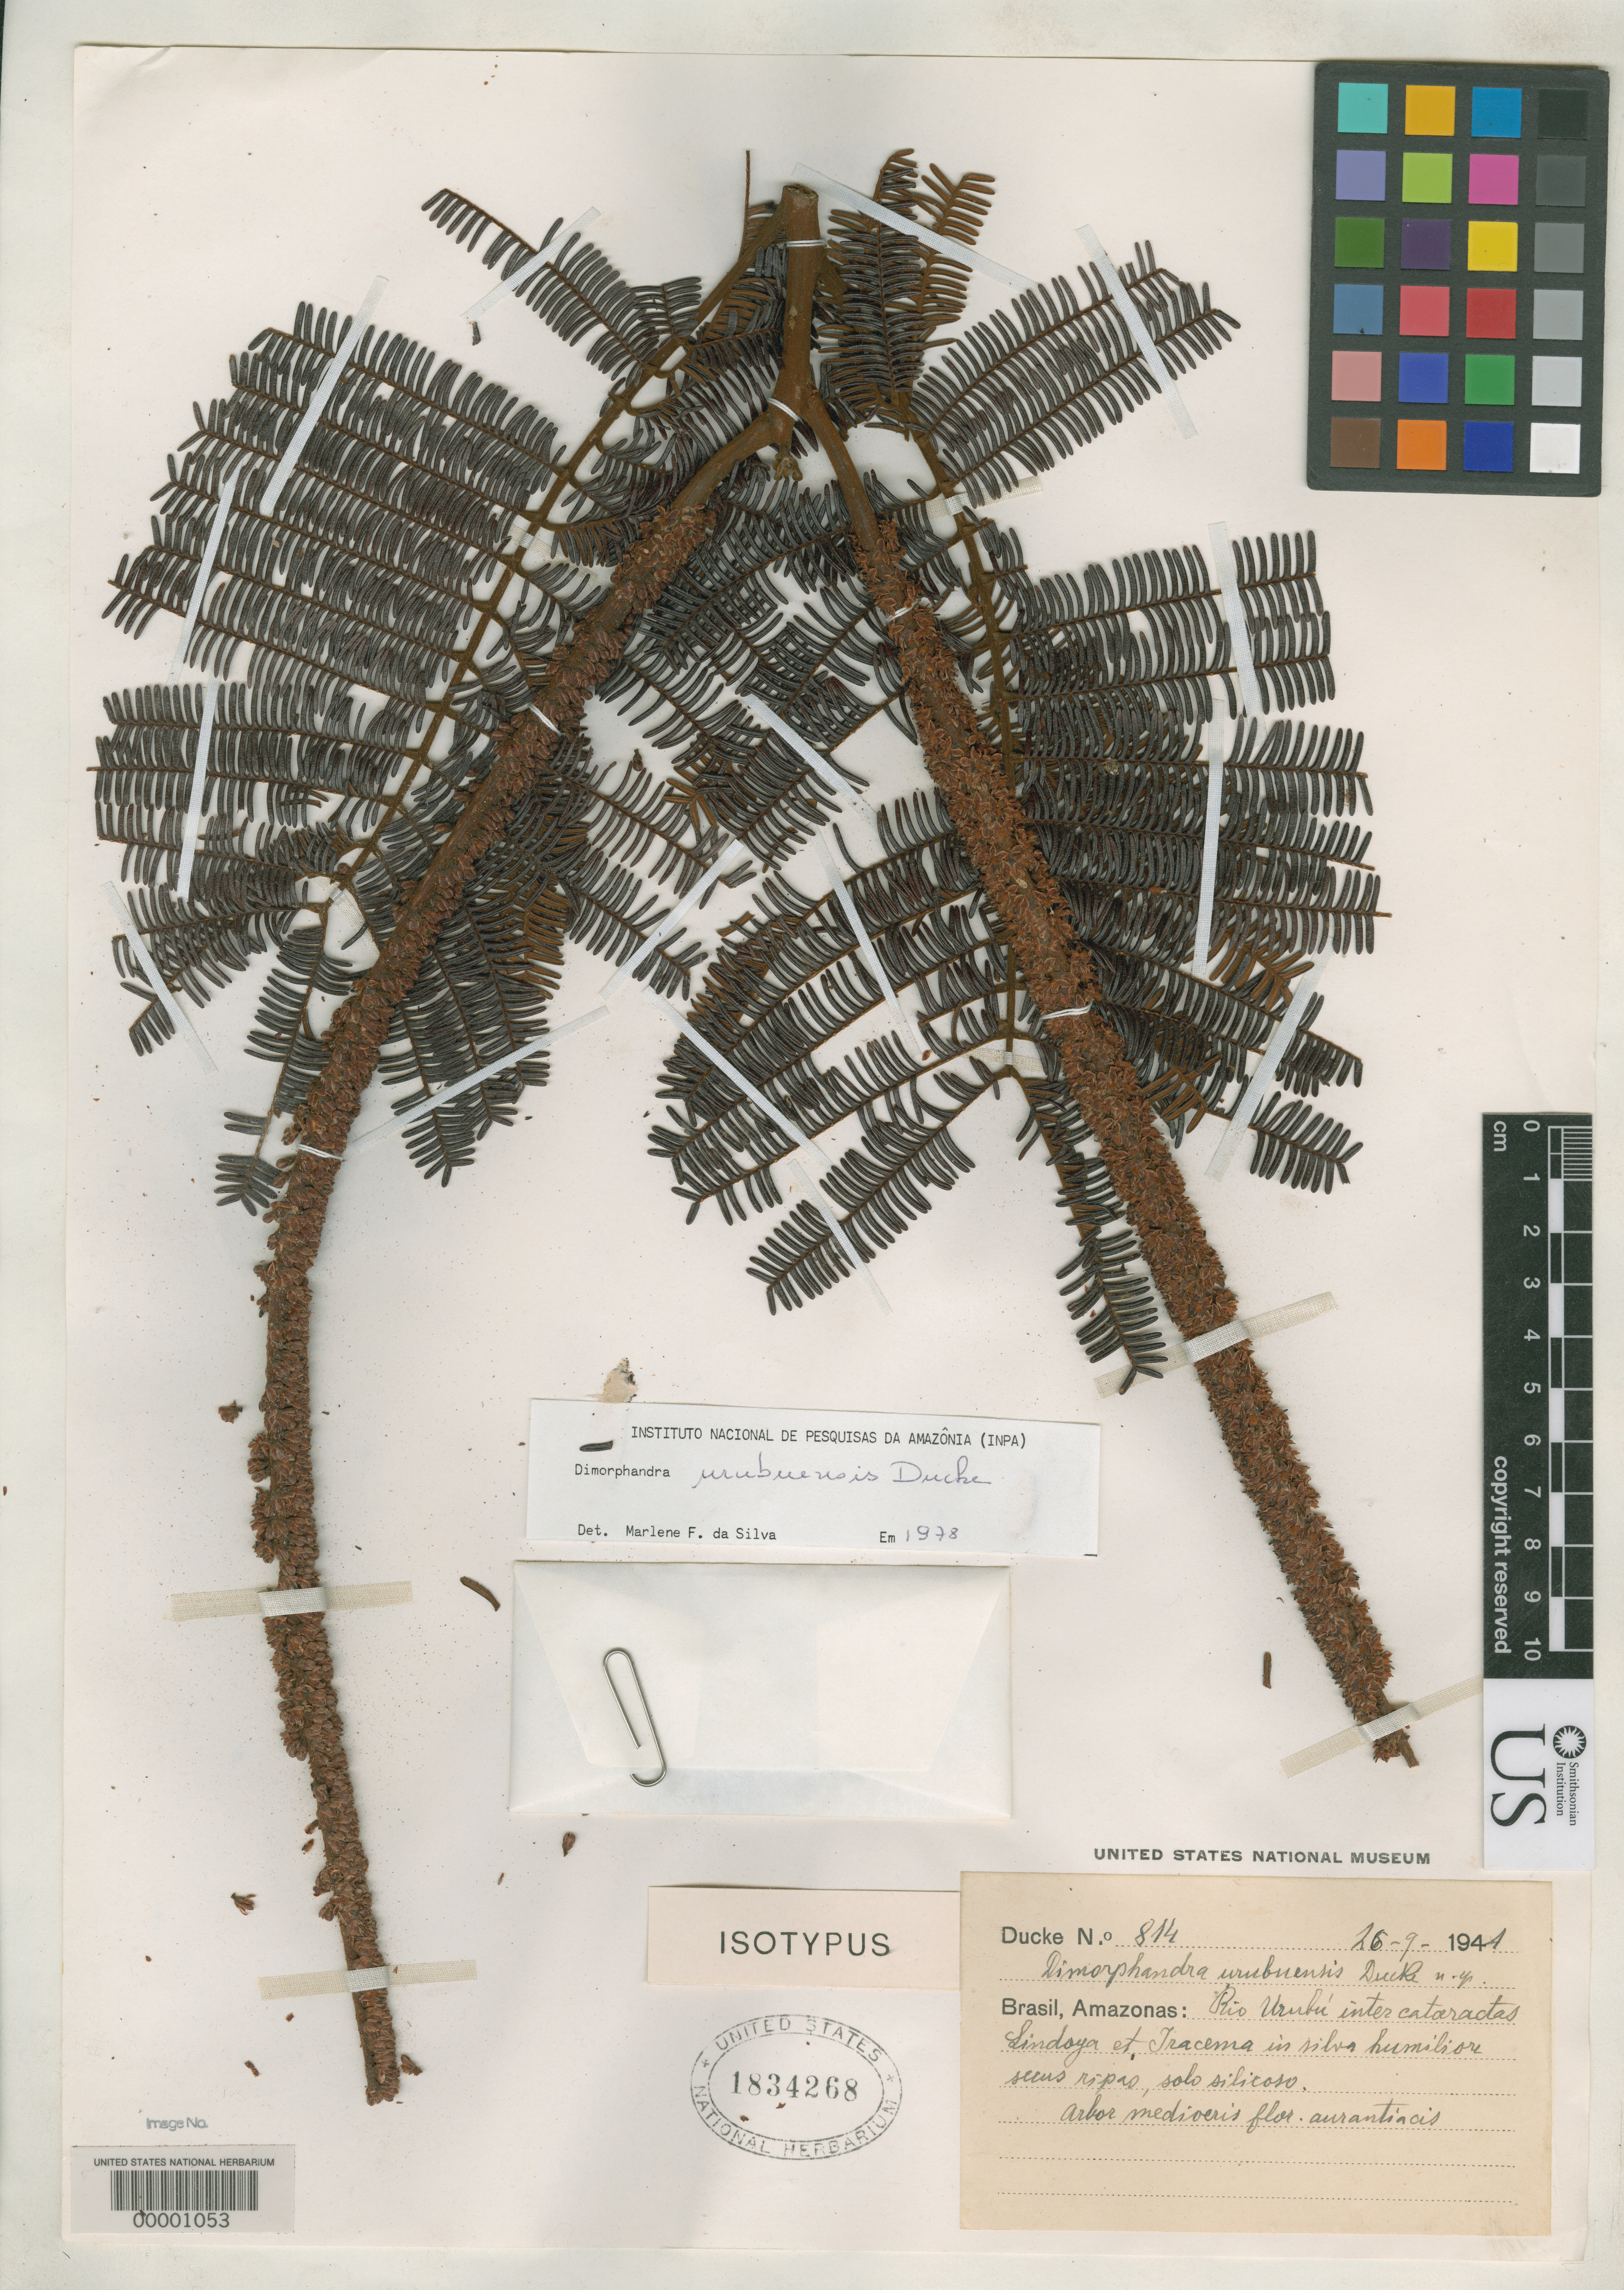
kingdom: Plantae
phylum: Tracheophyta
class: Magnoliopsida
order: Fabales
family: Fabaceae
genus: Dimorphandra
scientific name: Dimorphandra urubuensis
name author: Ducke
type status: Isotype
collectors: A. Ducke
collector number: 814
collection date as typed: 26 Sep 1941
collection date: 1941-09-26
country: Brazil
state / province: Amazonas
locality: Rio Urubu inter cataractas Lindoya et Iracema.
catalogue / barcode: US 1834268